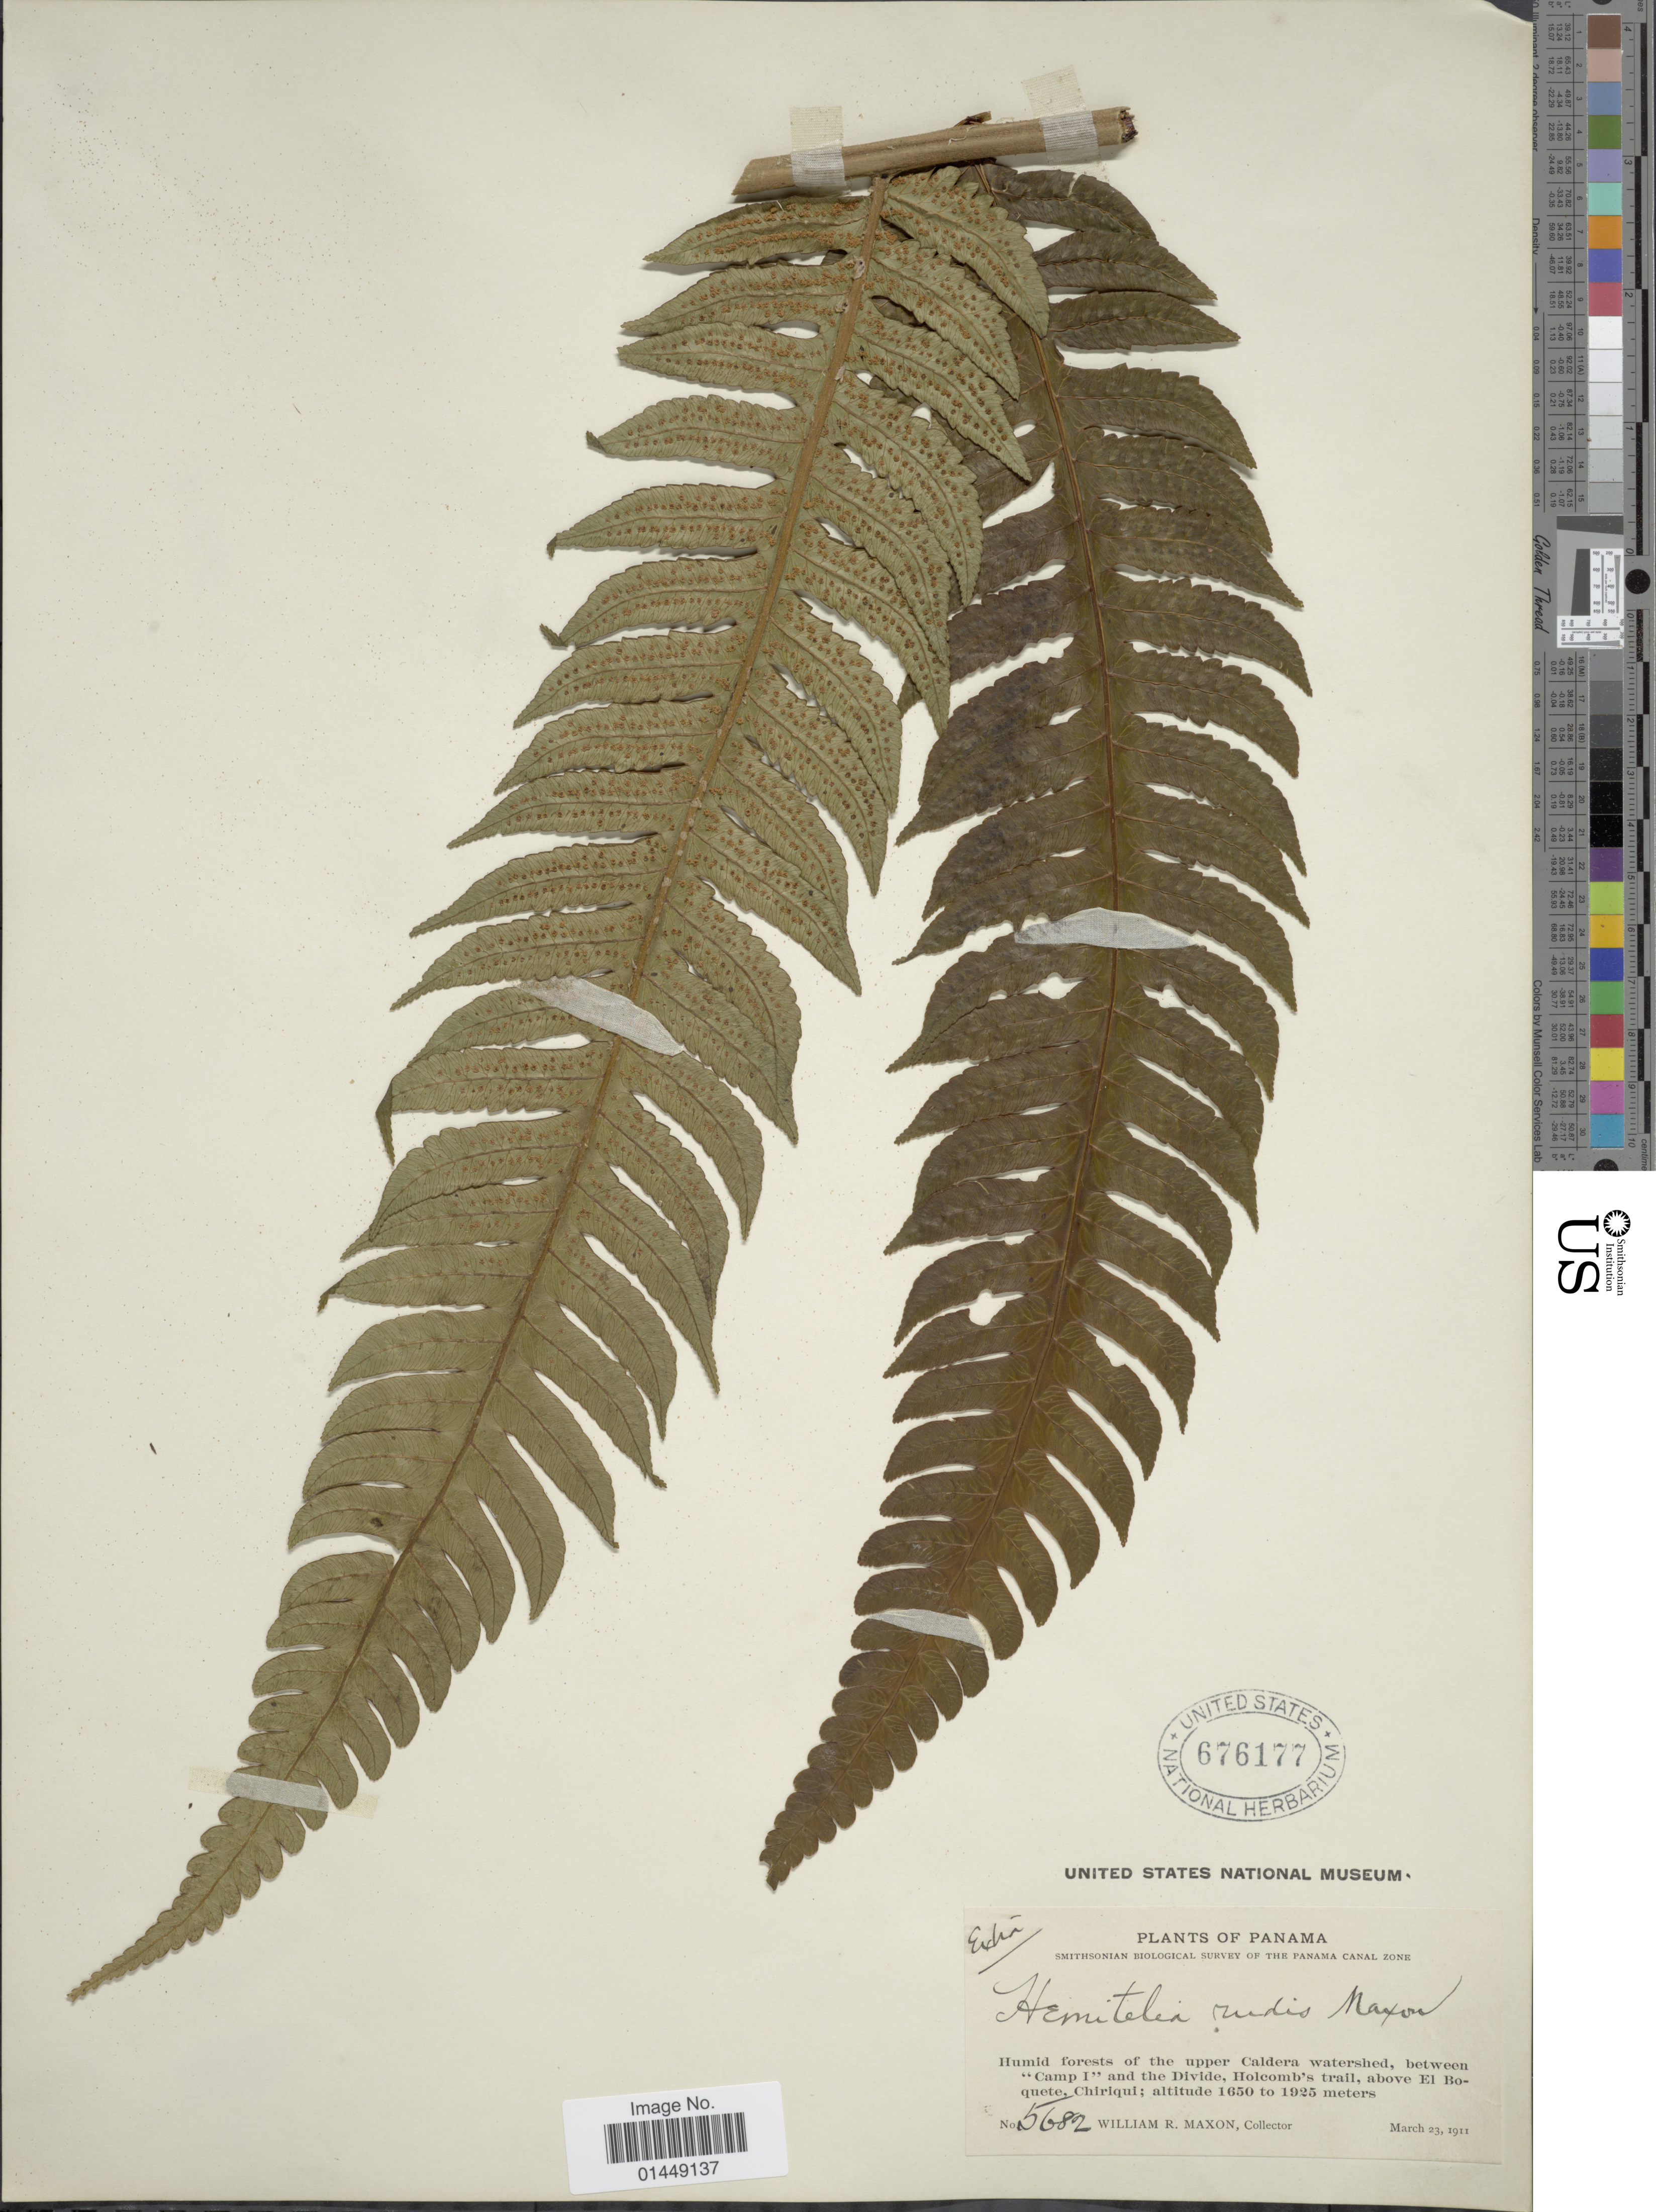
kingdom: Plantae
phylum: Tracheophyta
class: Polypodiopsida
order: Cyatheales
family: Cyatheaceae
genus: Cyathea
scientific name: Cyathea mutica var. grandis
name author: (Maxon) Lehnert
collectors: W. R. Maxon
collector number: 5682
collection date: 1911-03-23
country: Panama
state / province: Chiriqui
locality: Humid forests of the upper Caldera watershed, between "Camp I" and the Divide, Holcomb's trail, above El Boquete, Chiriqui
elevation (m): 1650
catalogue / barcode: US 676177